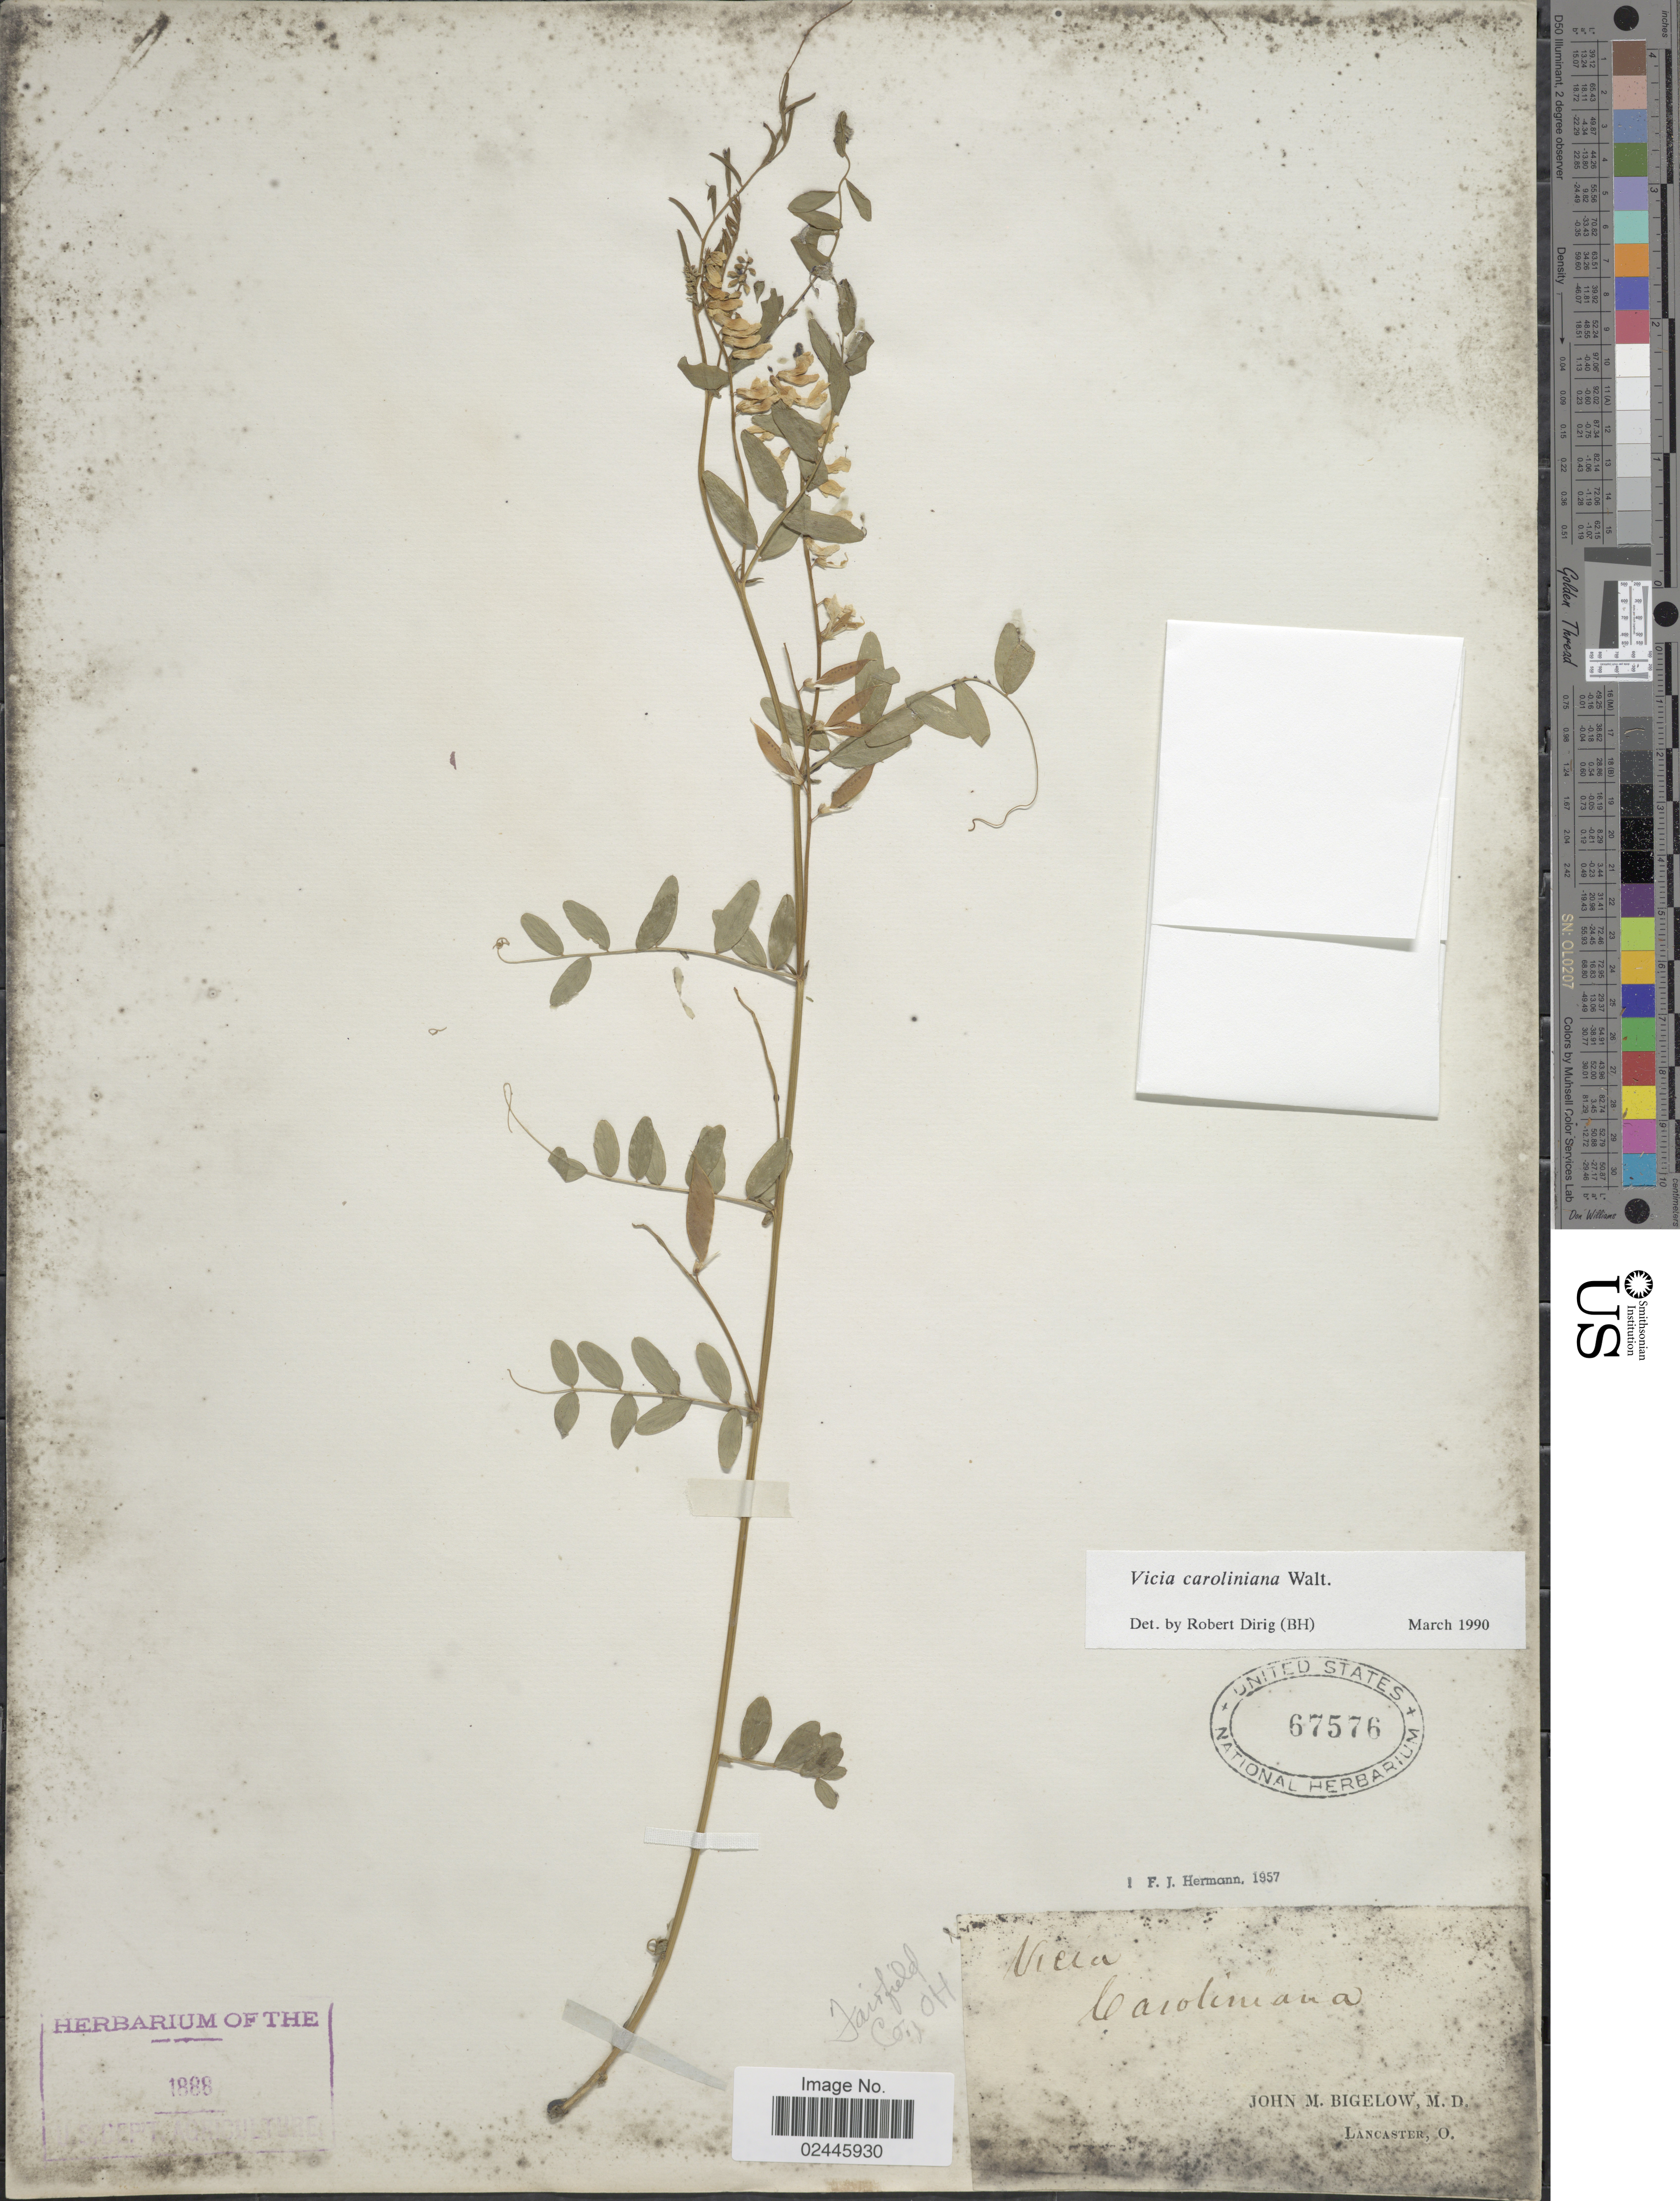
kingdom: Plantae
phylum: Tracheophyta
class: Magnoliopsida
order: Fabales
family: Fabaceae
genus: Vicia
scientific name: Vicia caroliniana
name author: Walter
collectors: J. M. Bigelow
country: United States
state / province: Ohio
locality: Fairfield Co.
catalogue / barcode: US 67576